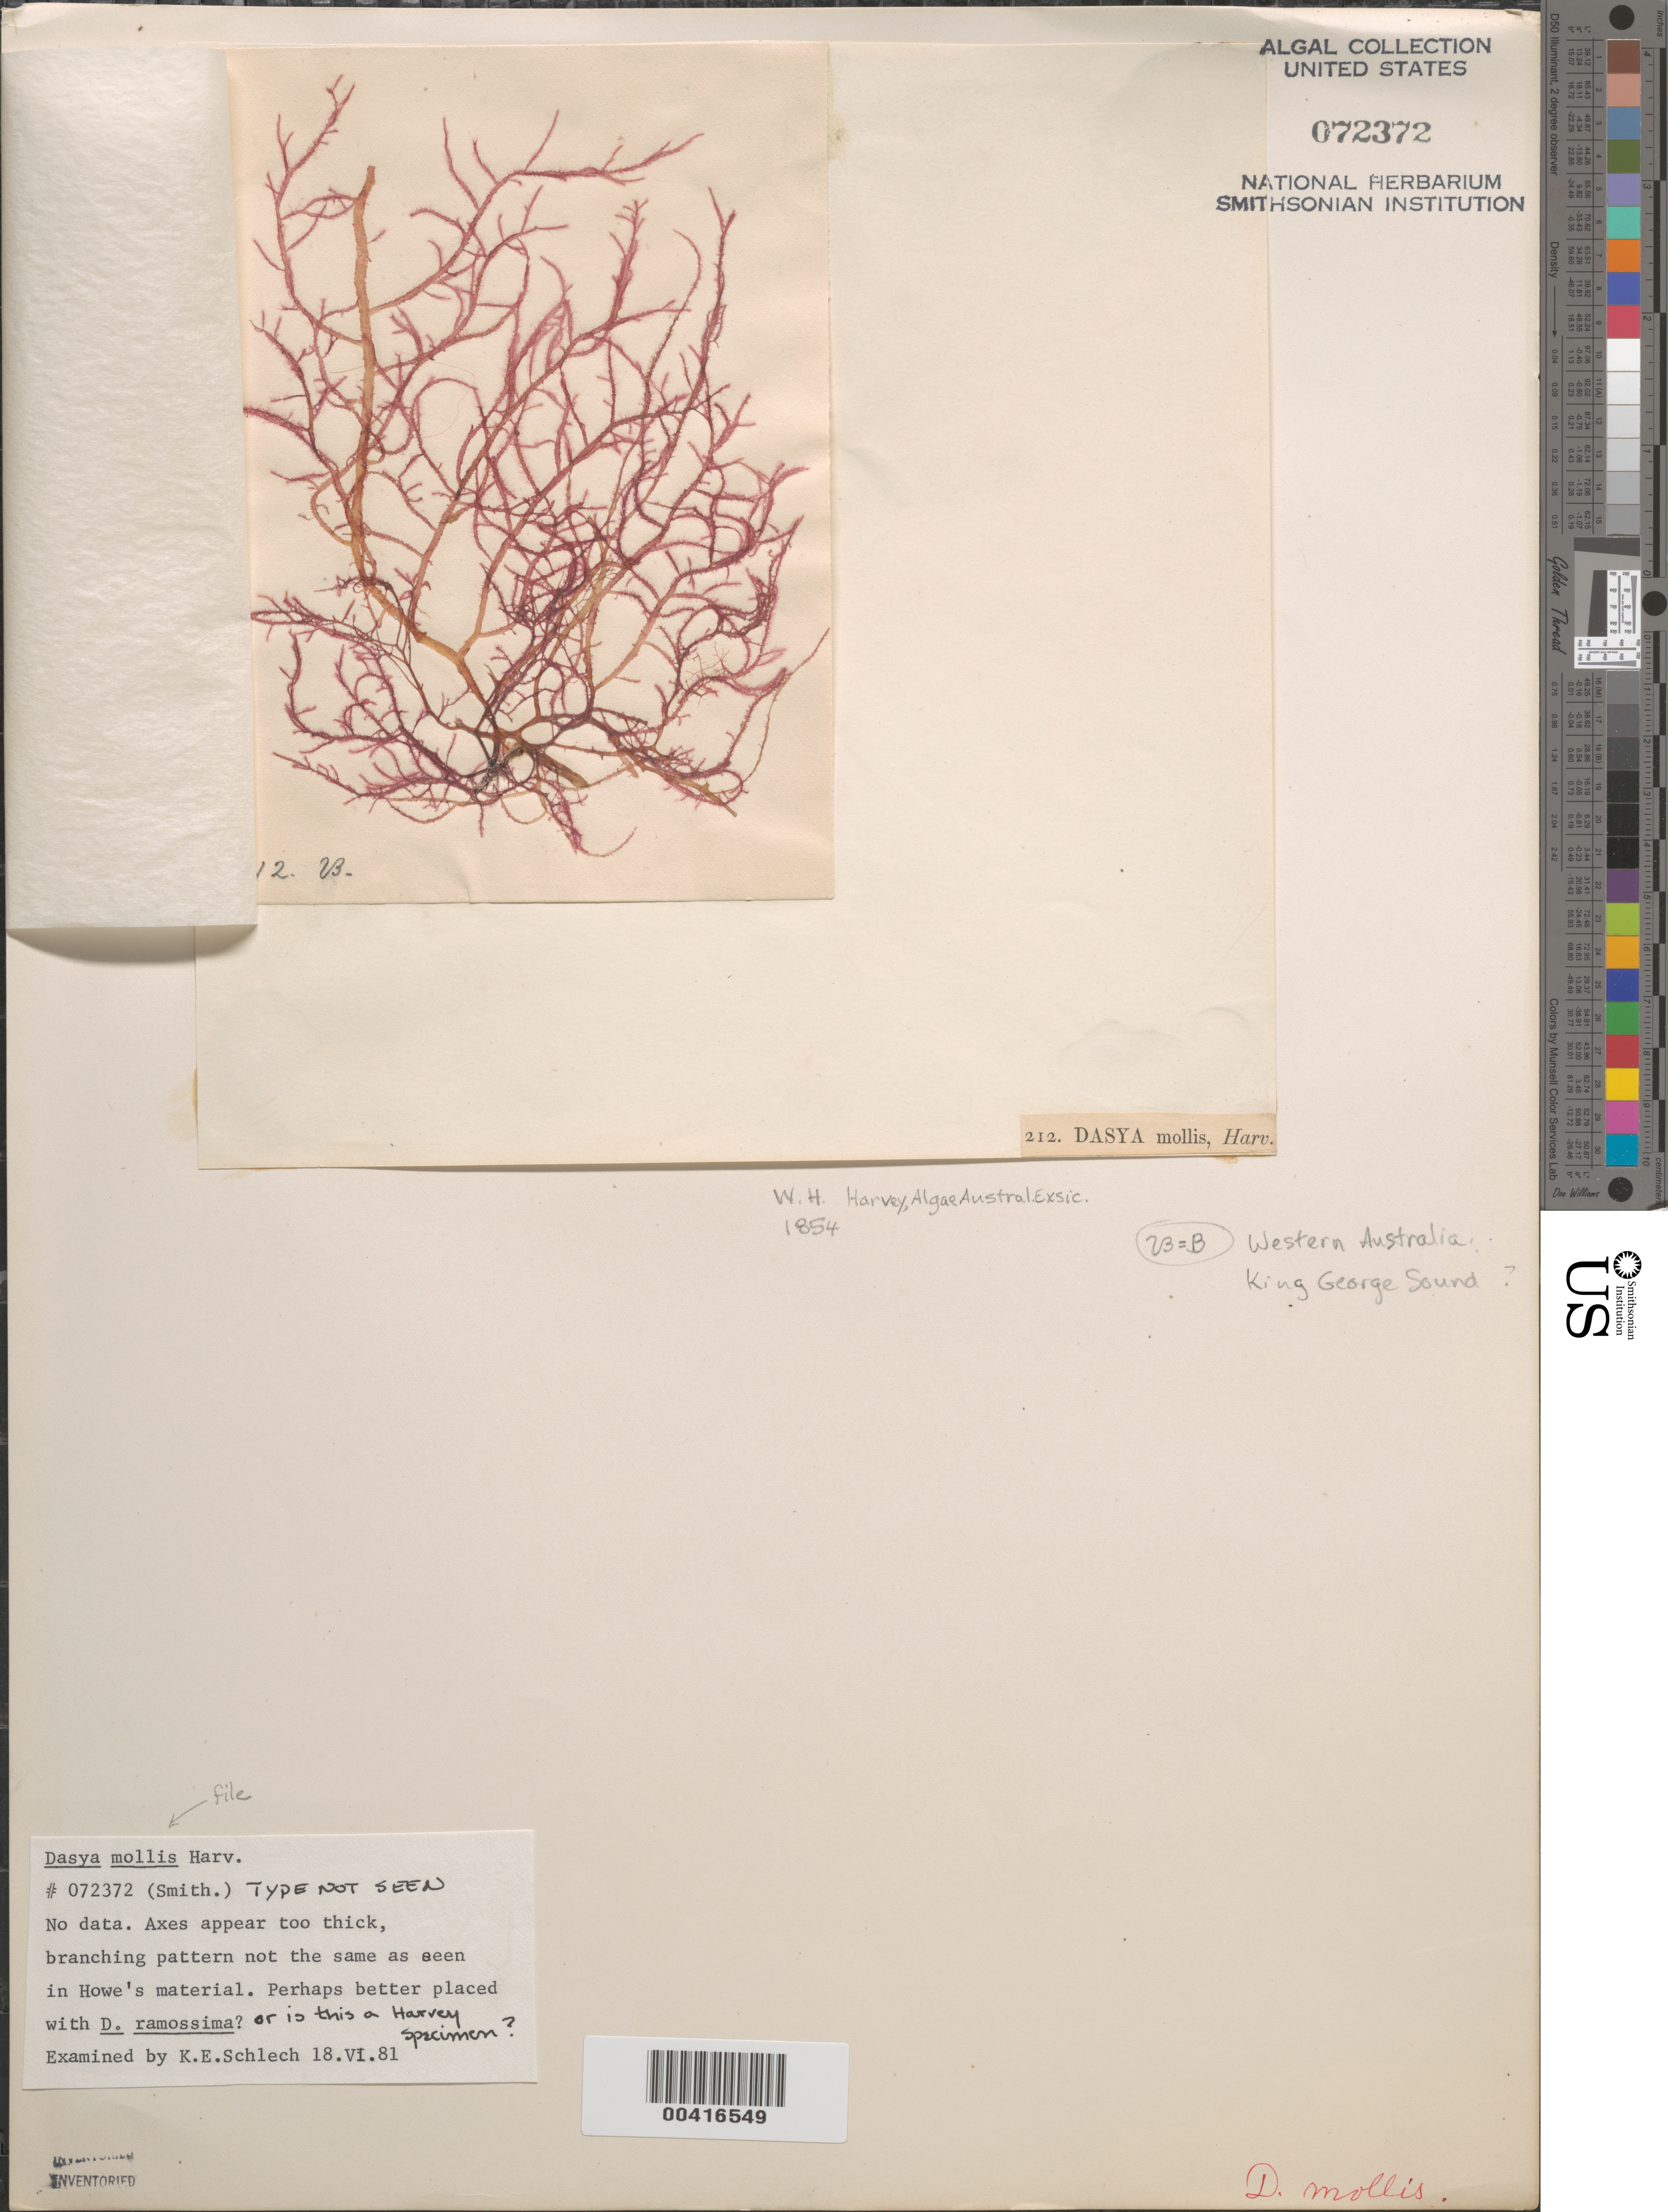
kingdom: Plantae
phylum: Rhodophyta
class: Florideophyceae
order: Ceramiales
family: Dasyaceae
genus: Dasya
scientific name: Dasya mollis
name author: Harv.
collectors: W. Harvey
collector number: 212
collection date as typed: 1854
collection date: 1854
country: Australia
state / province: Western Australia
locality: King George Sound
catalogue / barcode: US 72372